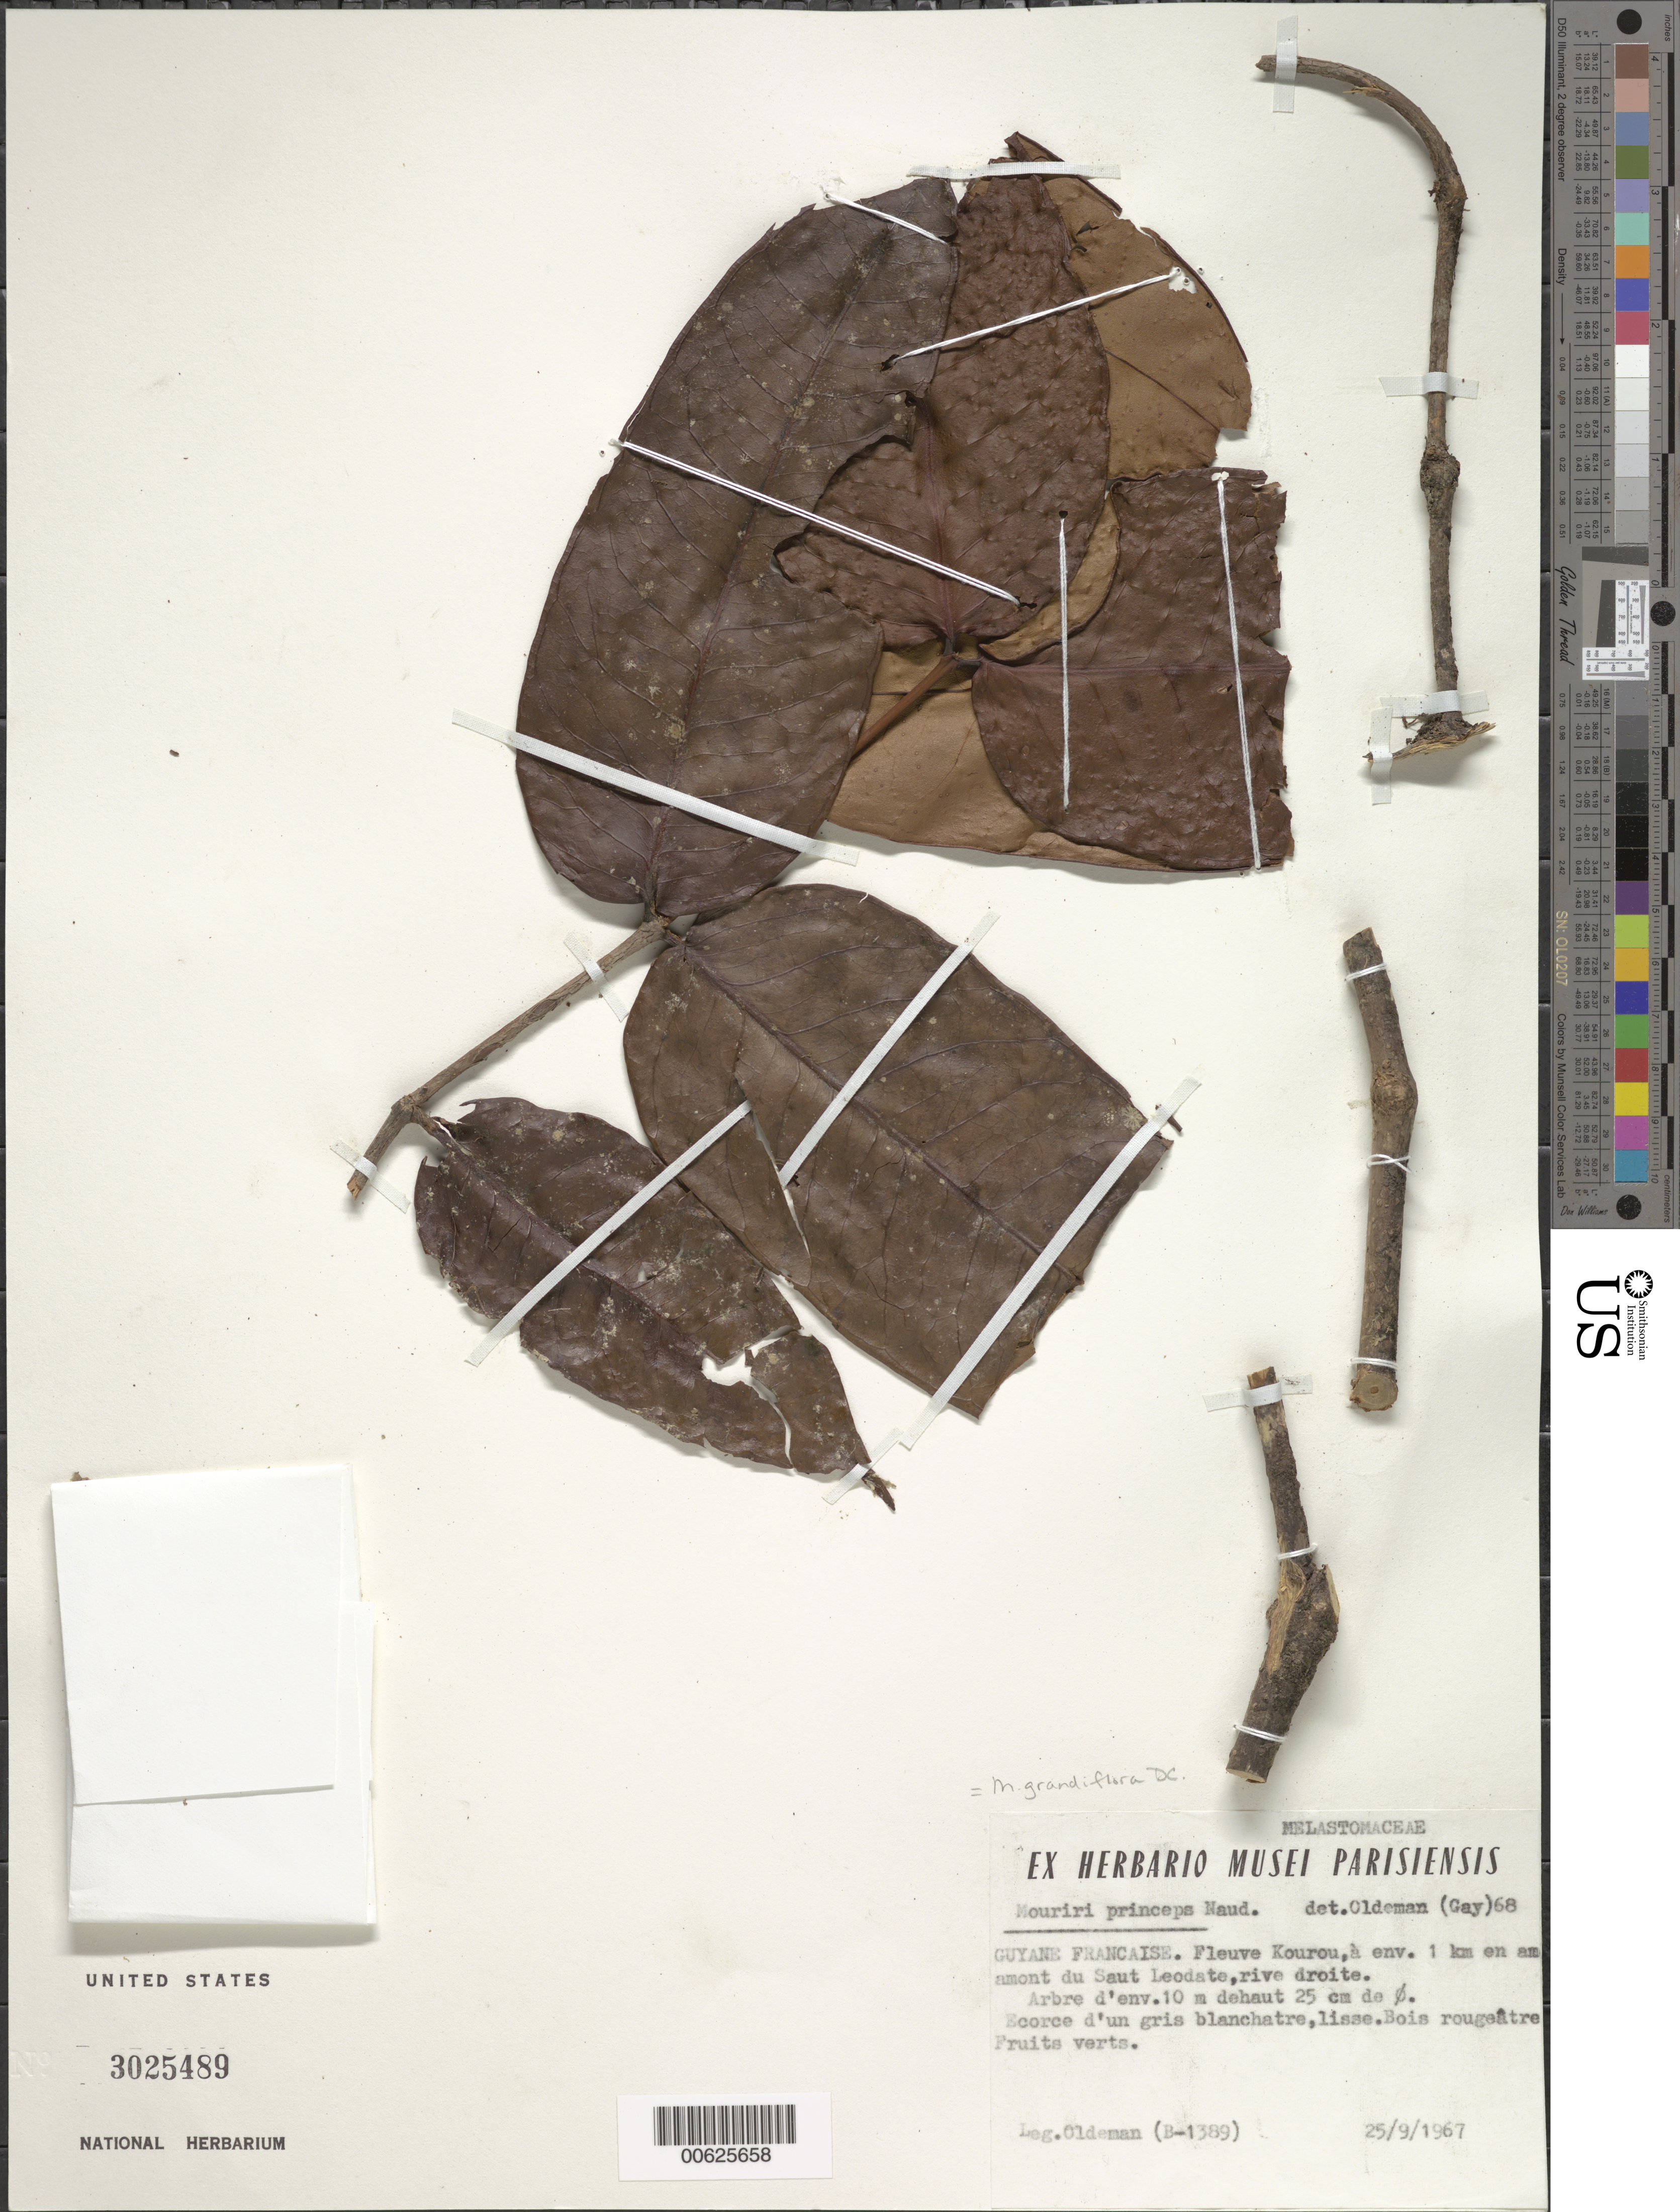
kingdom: Plantae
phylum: Tracheophyta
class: Magnoliopsida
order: Myrtales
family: Melastomataceae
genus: Mouriri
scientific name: Mouriri grandiflora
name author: DC.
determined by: Oldeman, R. A. A.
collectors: R. Oldeman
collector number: B 1389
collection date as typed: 25-Sep-67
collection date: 1967-09-25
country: French Guiana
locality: Fleuve Kourou, a env 1km en amont du Saut Leodate, rive droite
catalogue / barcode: US 3025489